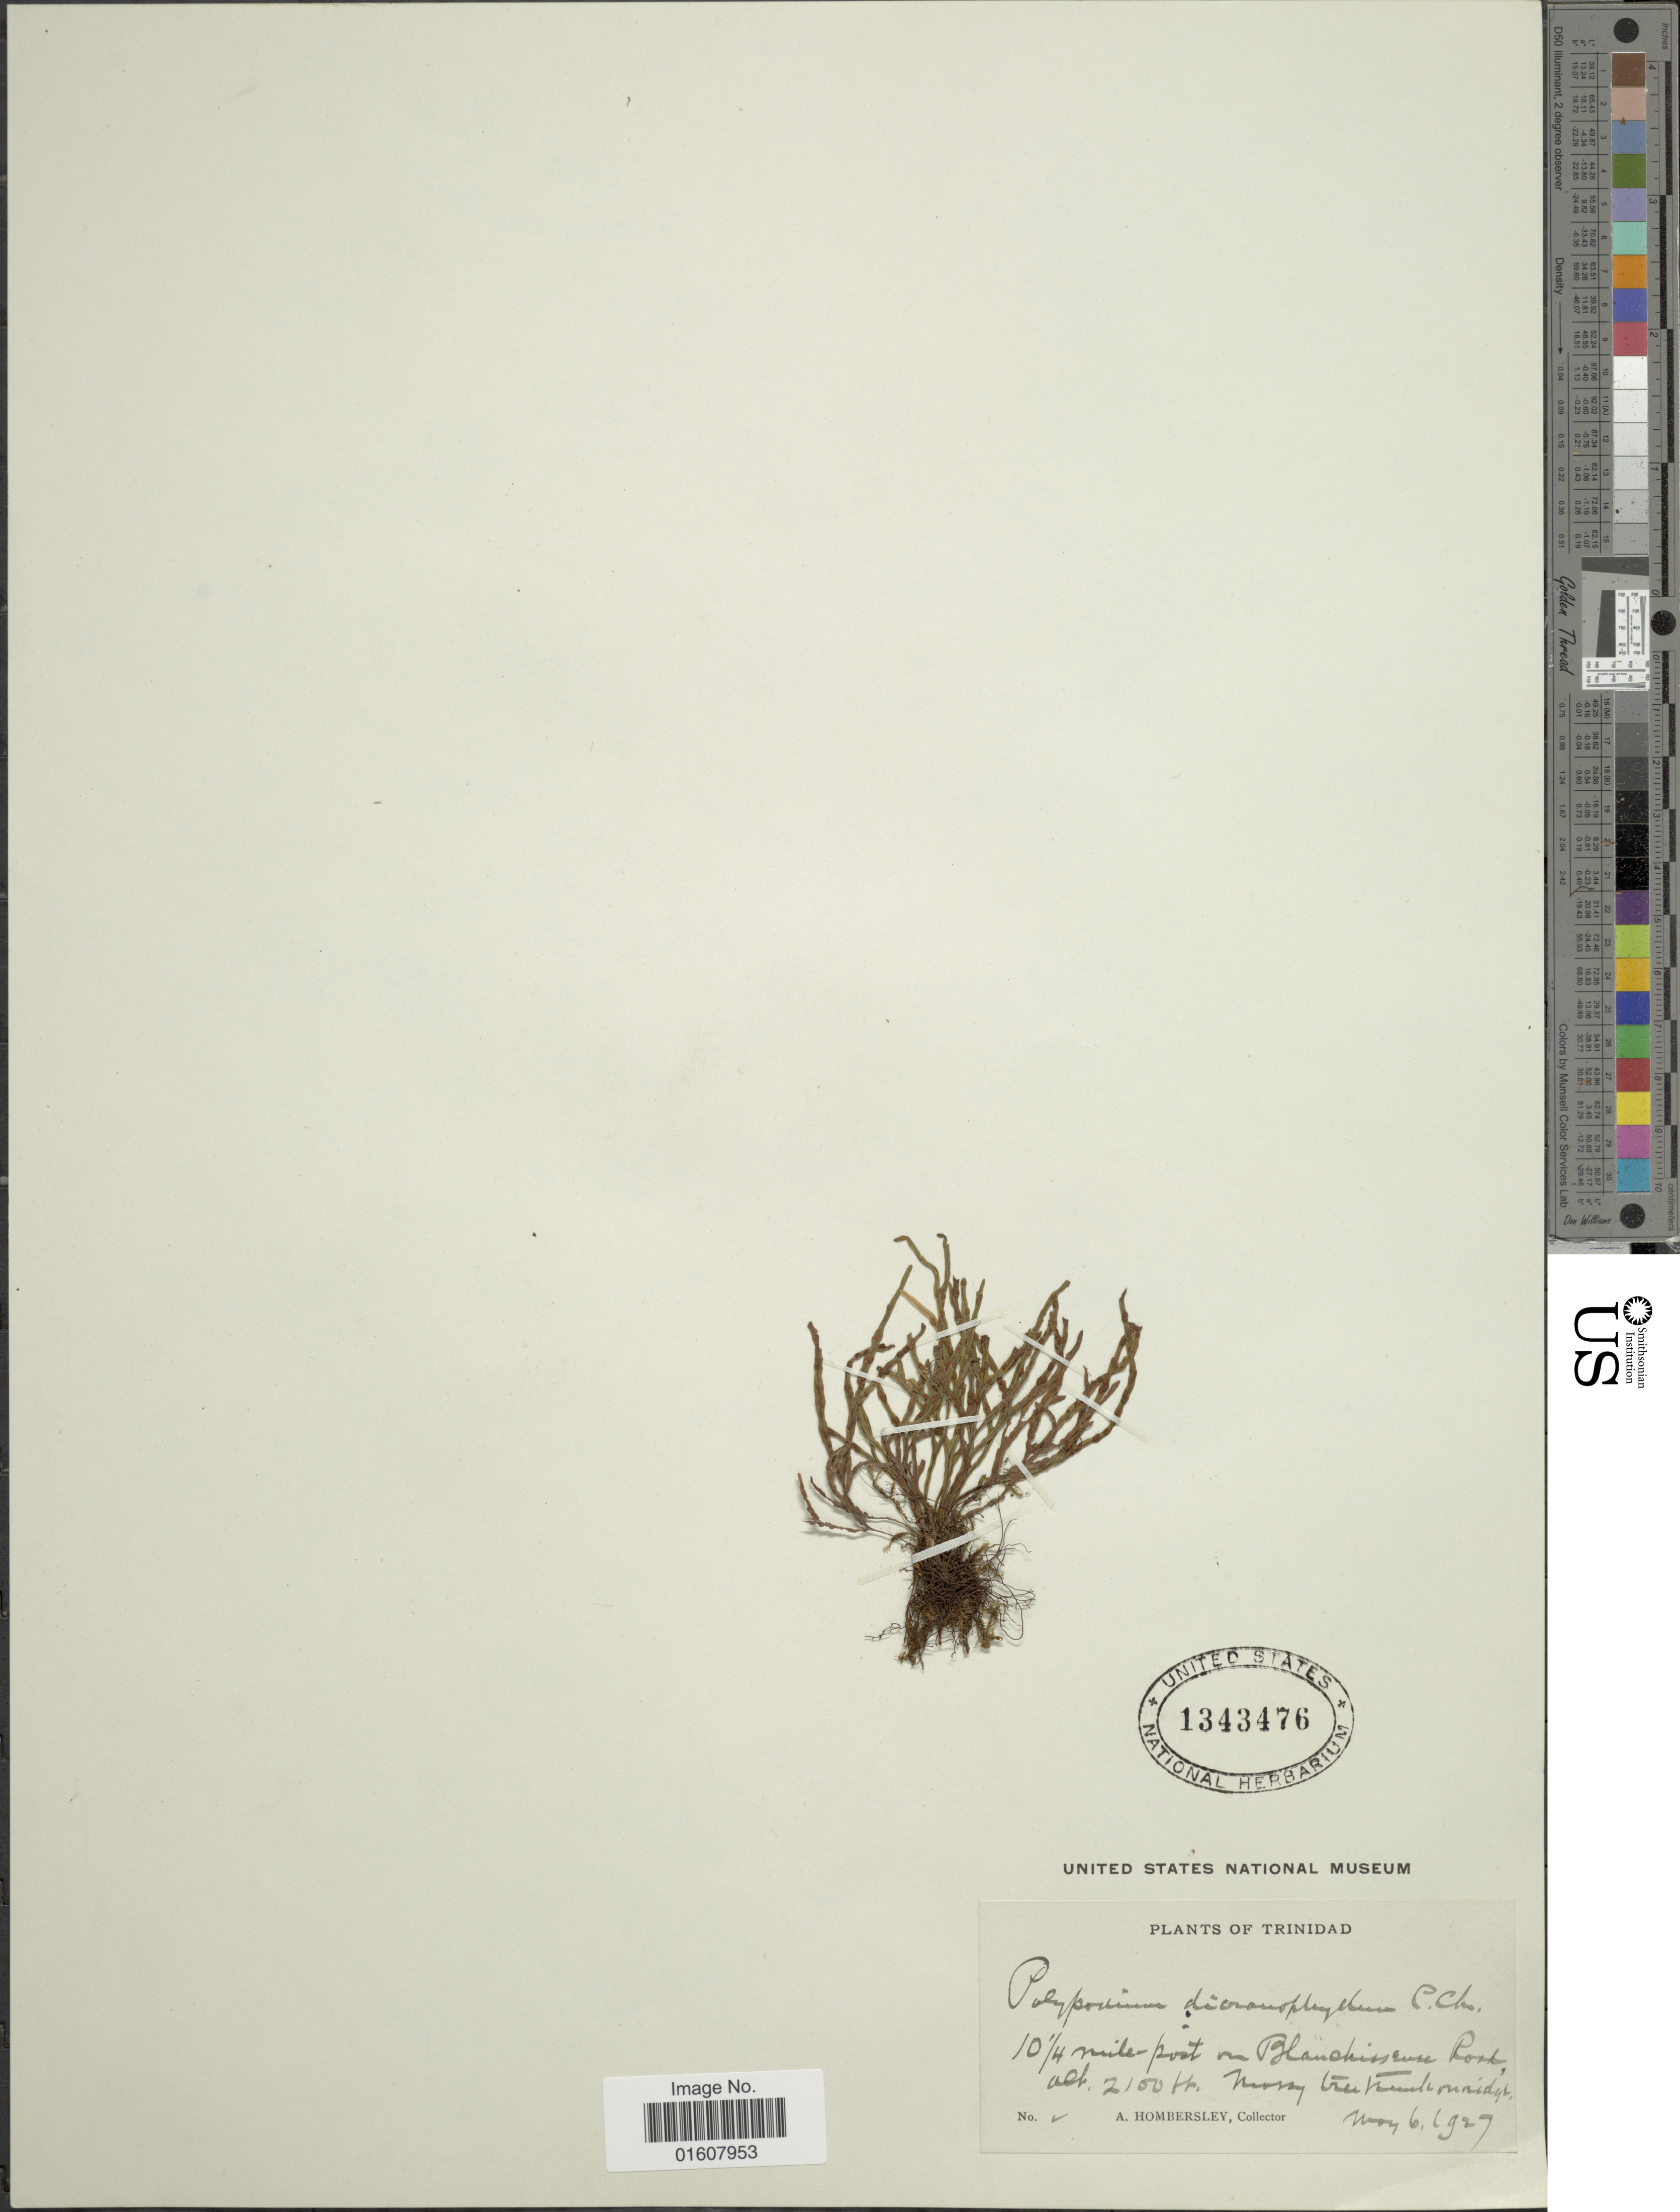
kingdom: Plantae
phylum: Tracheophyta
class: Polypodiopsida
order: Polypodiales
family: Polypodiaceae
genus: Cochlidium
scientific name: Cochlidium furcatum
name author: (Hook. & Grev.) C. Chr.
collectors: A. Hombersley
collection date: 1927-11-06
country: Trinidad and Tobago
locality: Trinidad. 10¼ mile-post on Blanchisseure Port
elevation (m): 640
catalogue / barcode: US 1343476